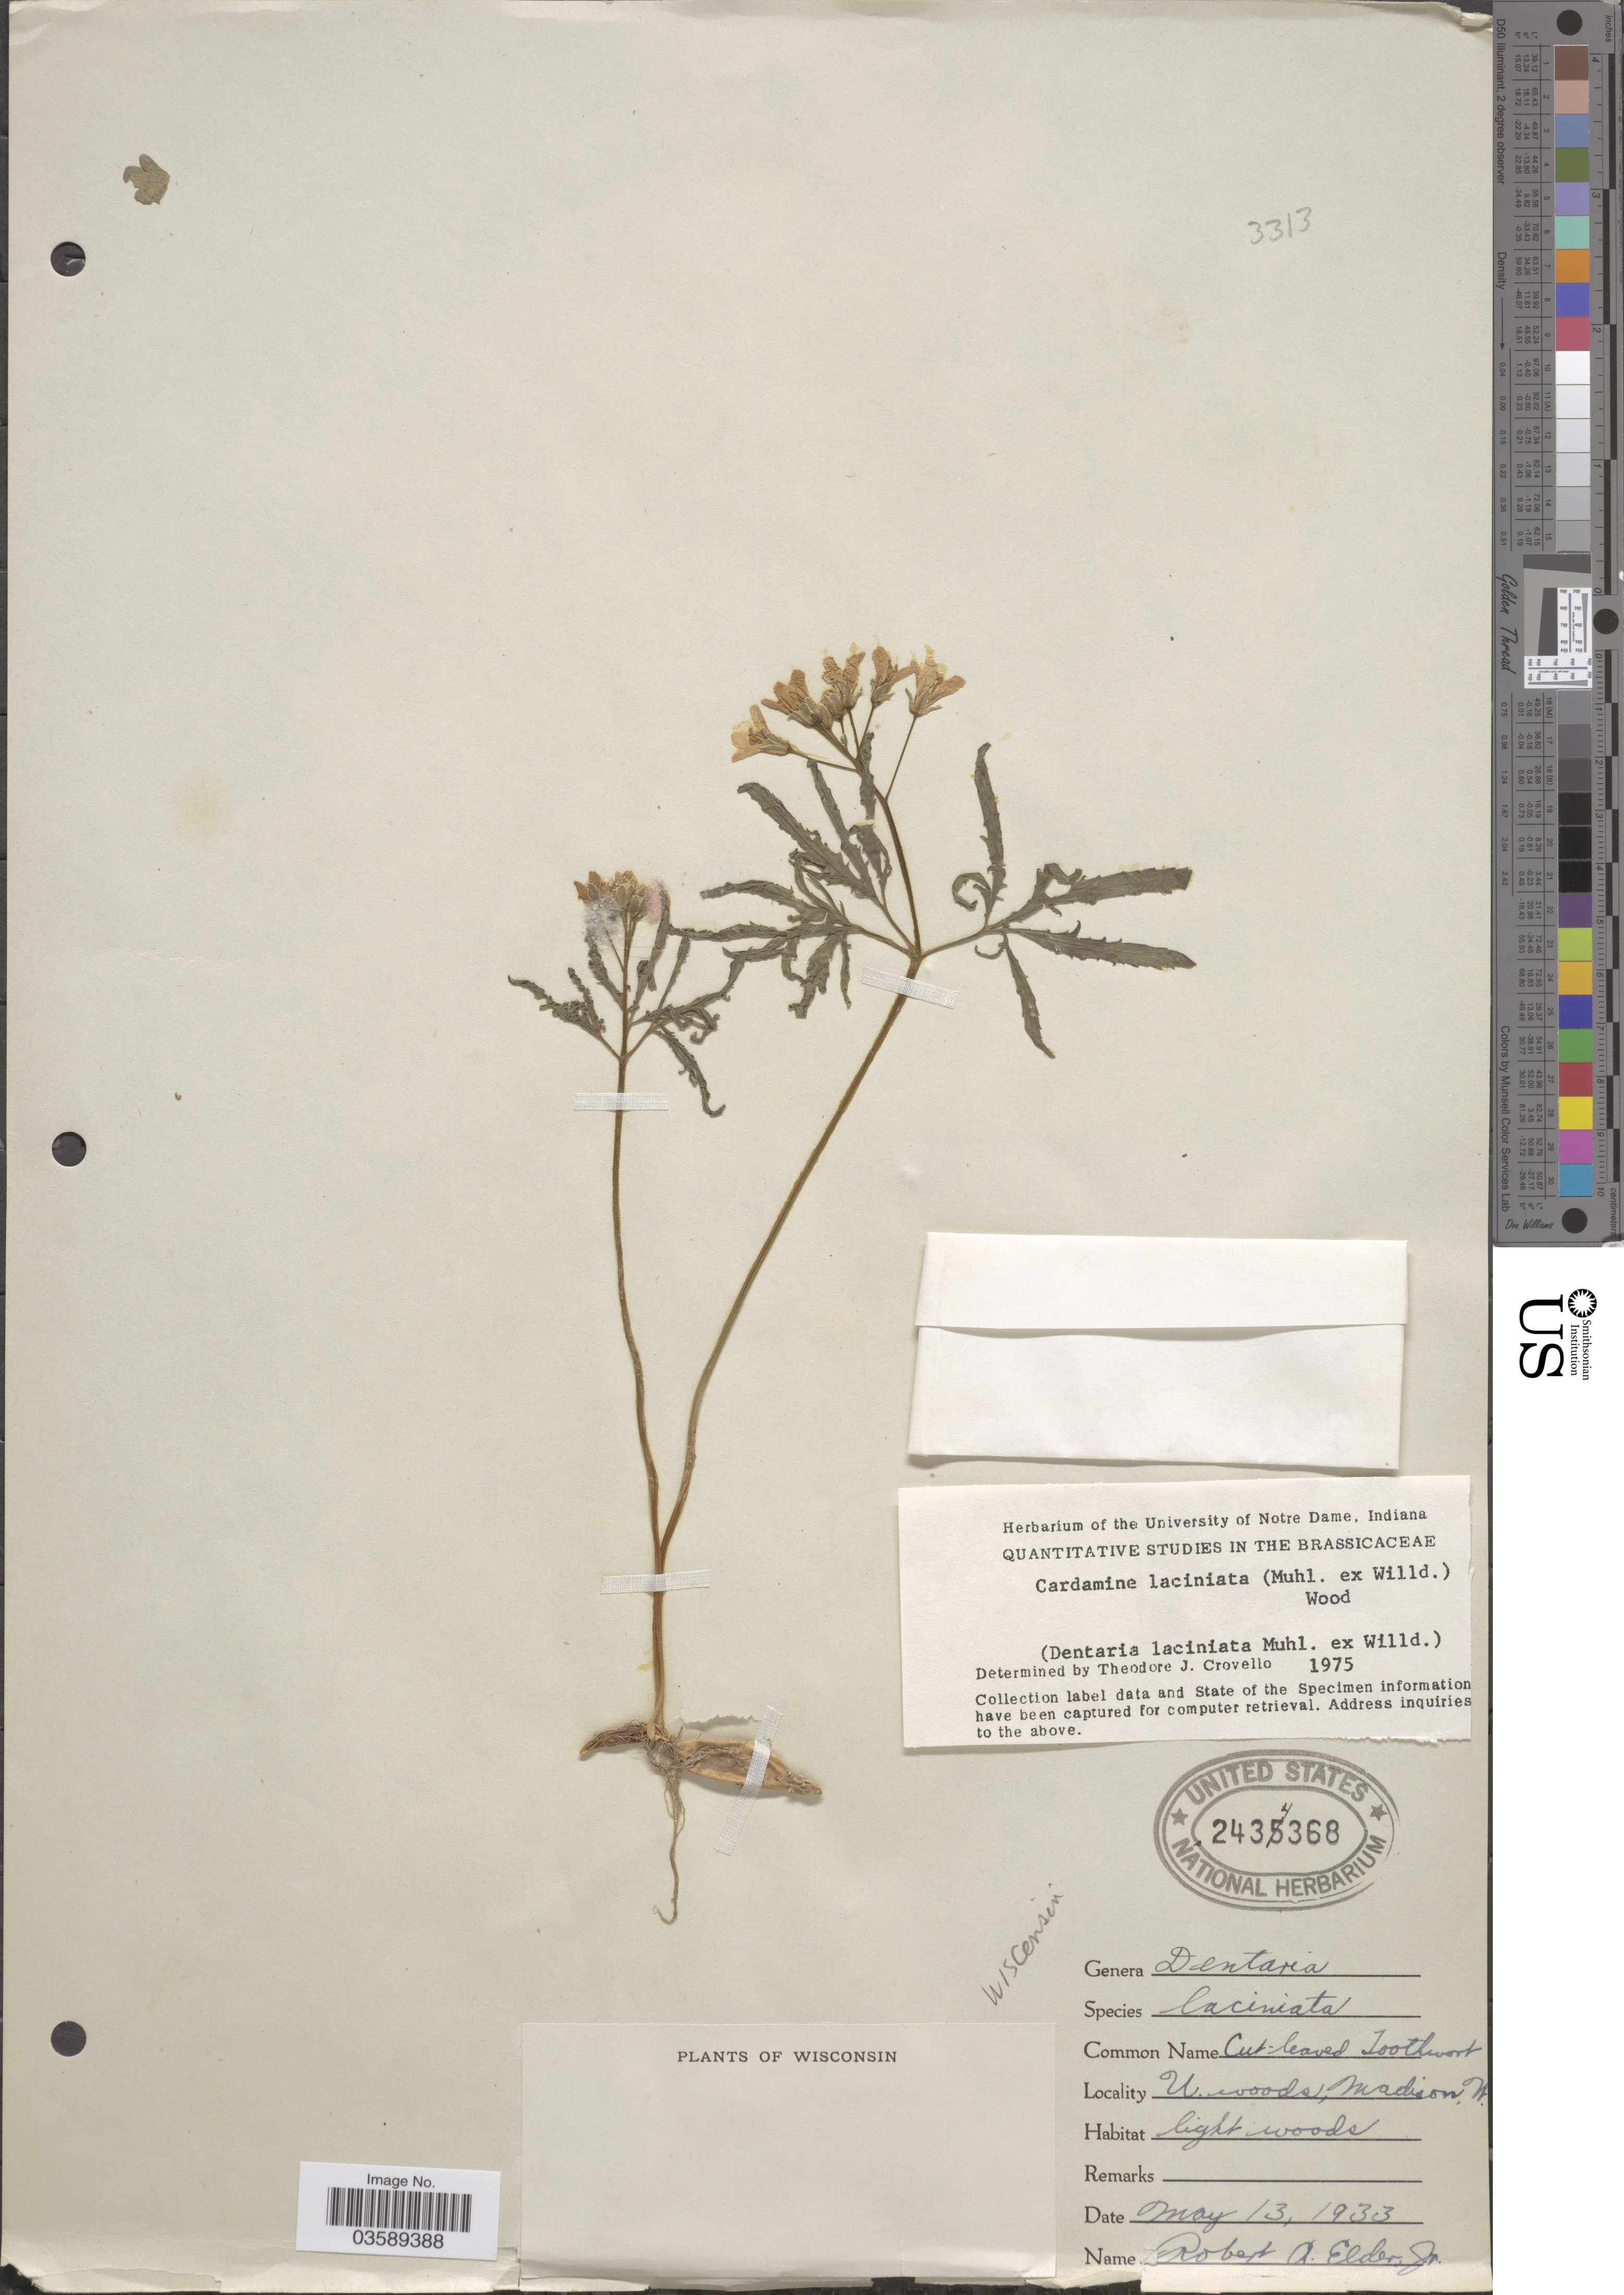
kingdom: Plantae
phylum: Tracheophyta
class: Magnoliopsida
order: Brassicales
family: Brassicaceae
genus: Cardamine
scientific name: Cardamine laciniata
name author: (Hook.) Steud.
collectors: R. Elder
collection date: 1933-05-13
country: United States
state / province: Wisconsin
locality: U. woods, Madison, W.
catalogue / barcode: US 2434368